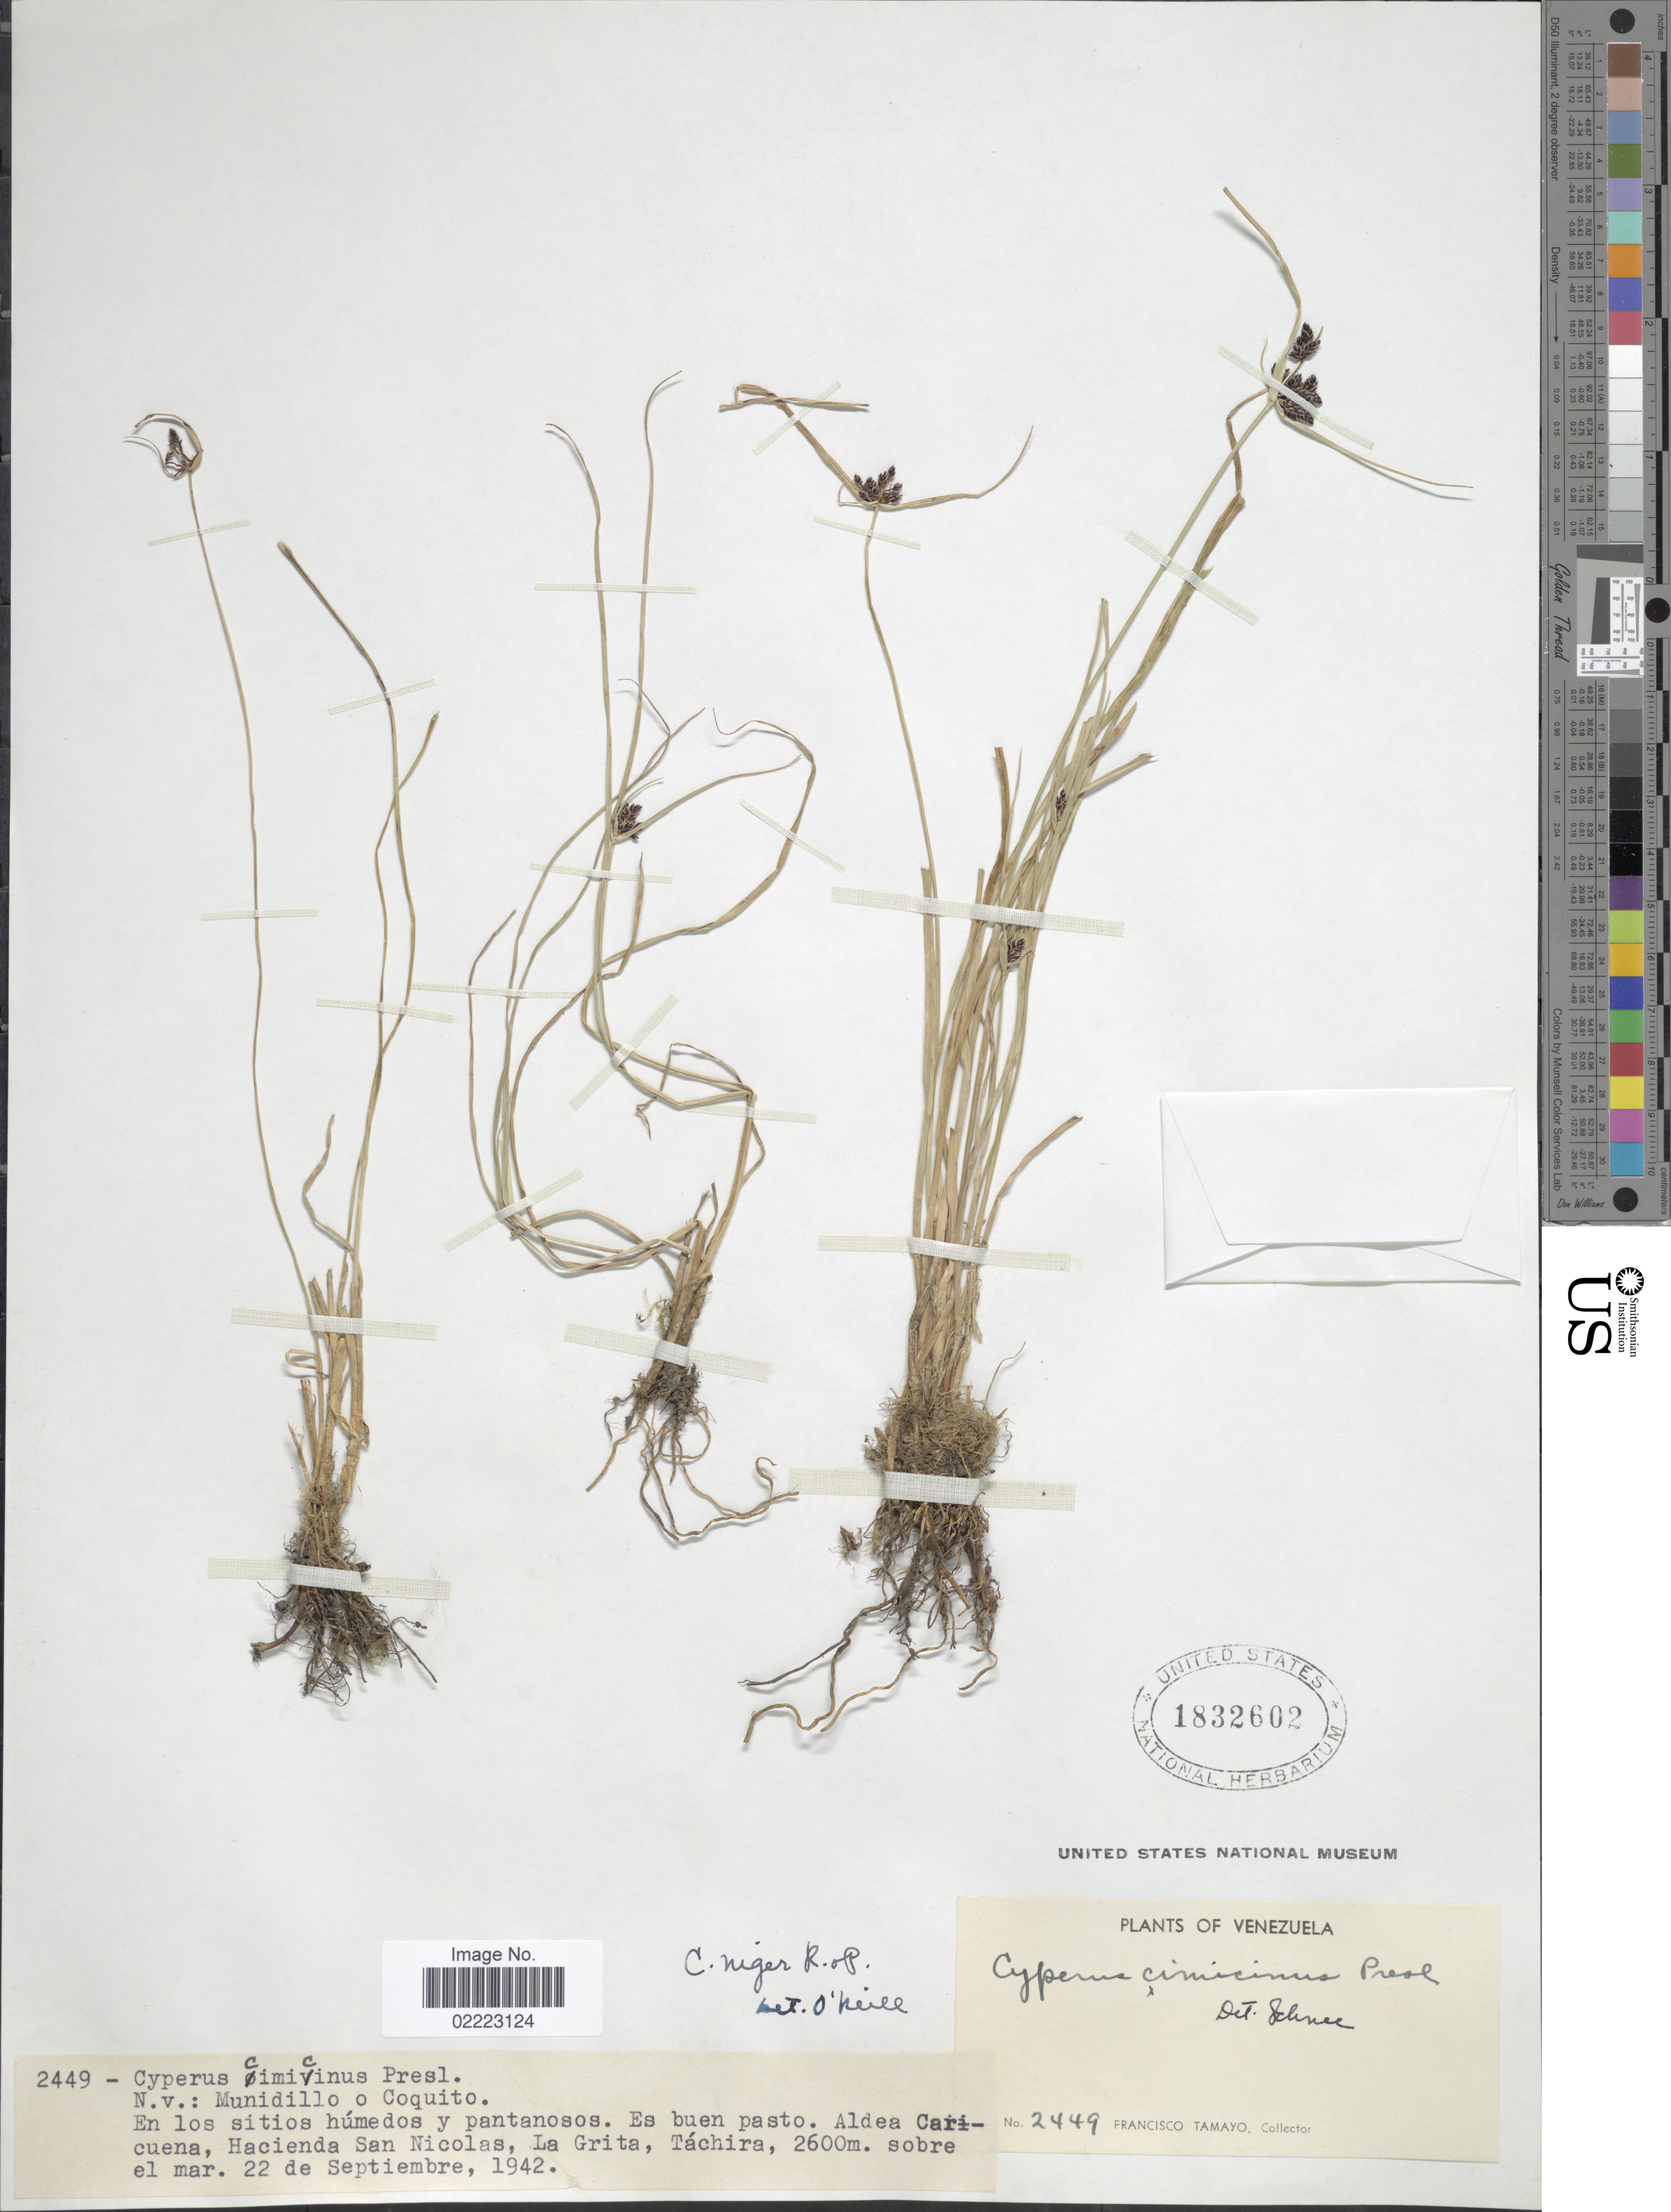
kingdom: Plantae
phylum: Tracheophyta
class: Liliopsida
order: Poales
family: Cyperaceae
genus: Cyperus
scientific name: Cyperus niger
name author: Ruiz & Pav.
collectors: F. Tamayo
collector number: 2449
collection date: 1942-09-22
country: Venezuela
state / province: Tachira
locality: Es buen pasto. Aldea Caricuena, Hacienda San Nicolas, La Grita, Táchira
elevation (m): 2600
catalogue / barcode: US 1832602